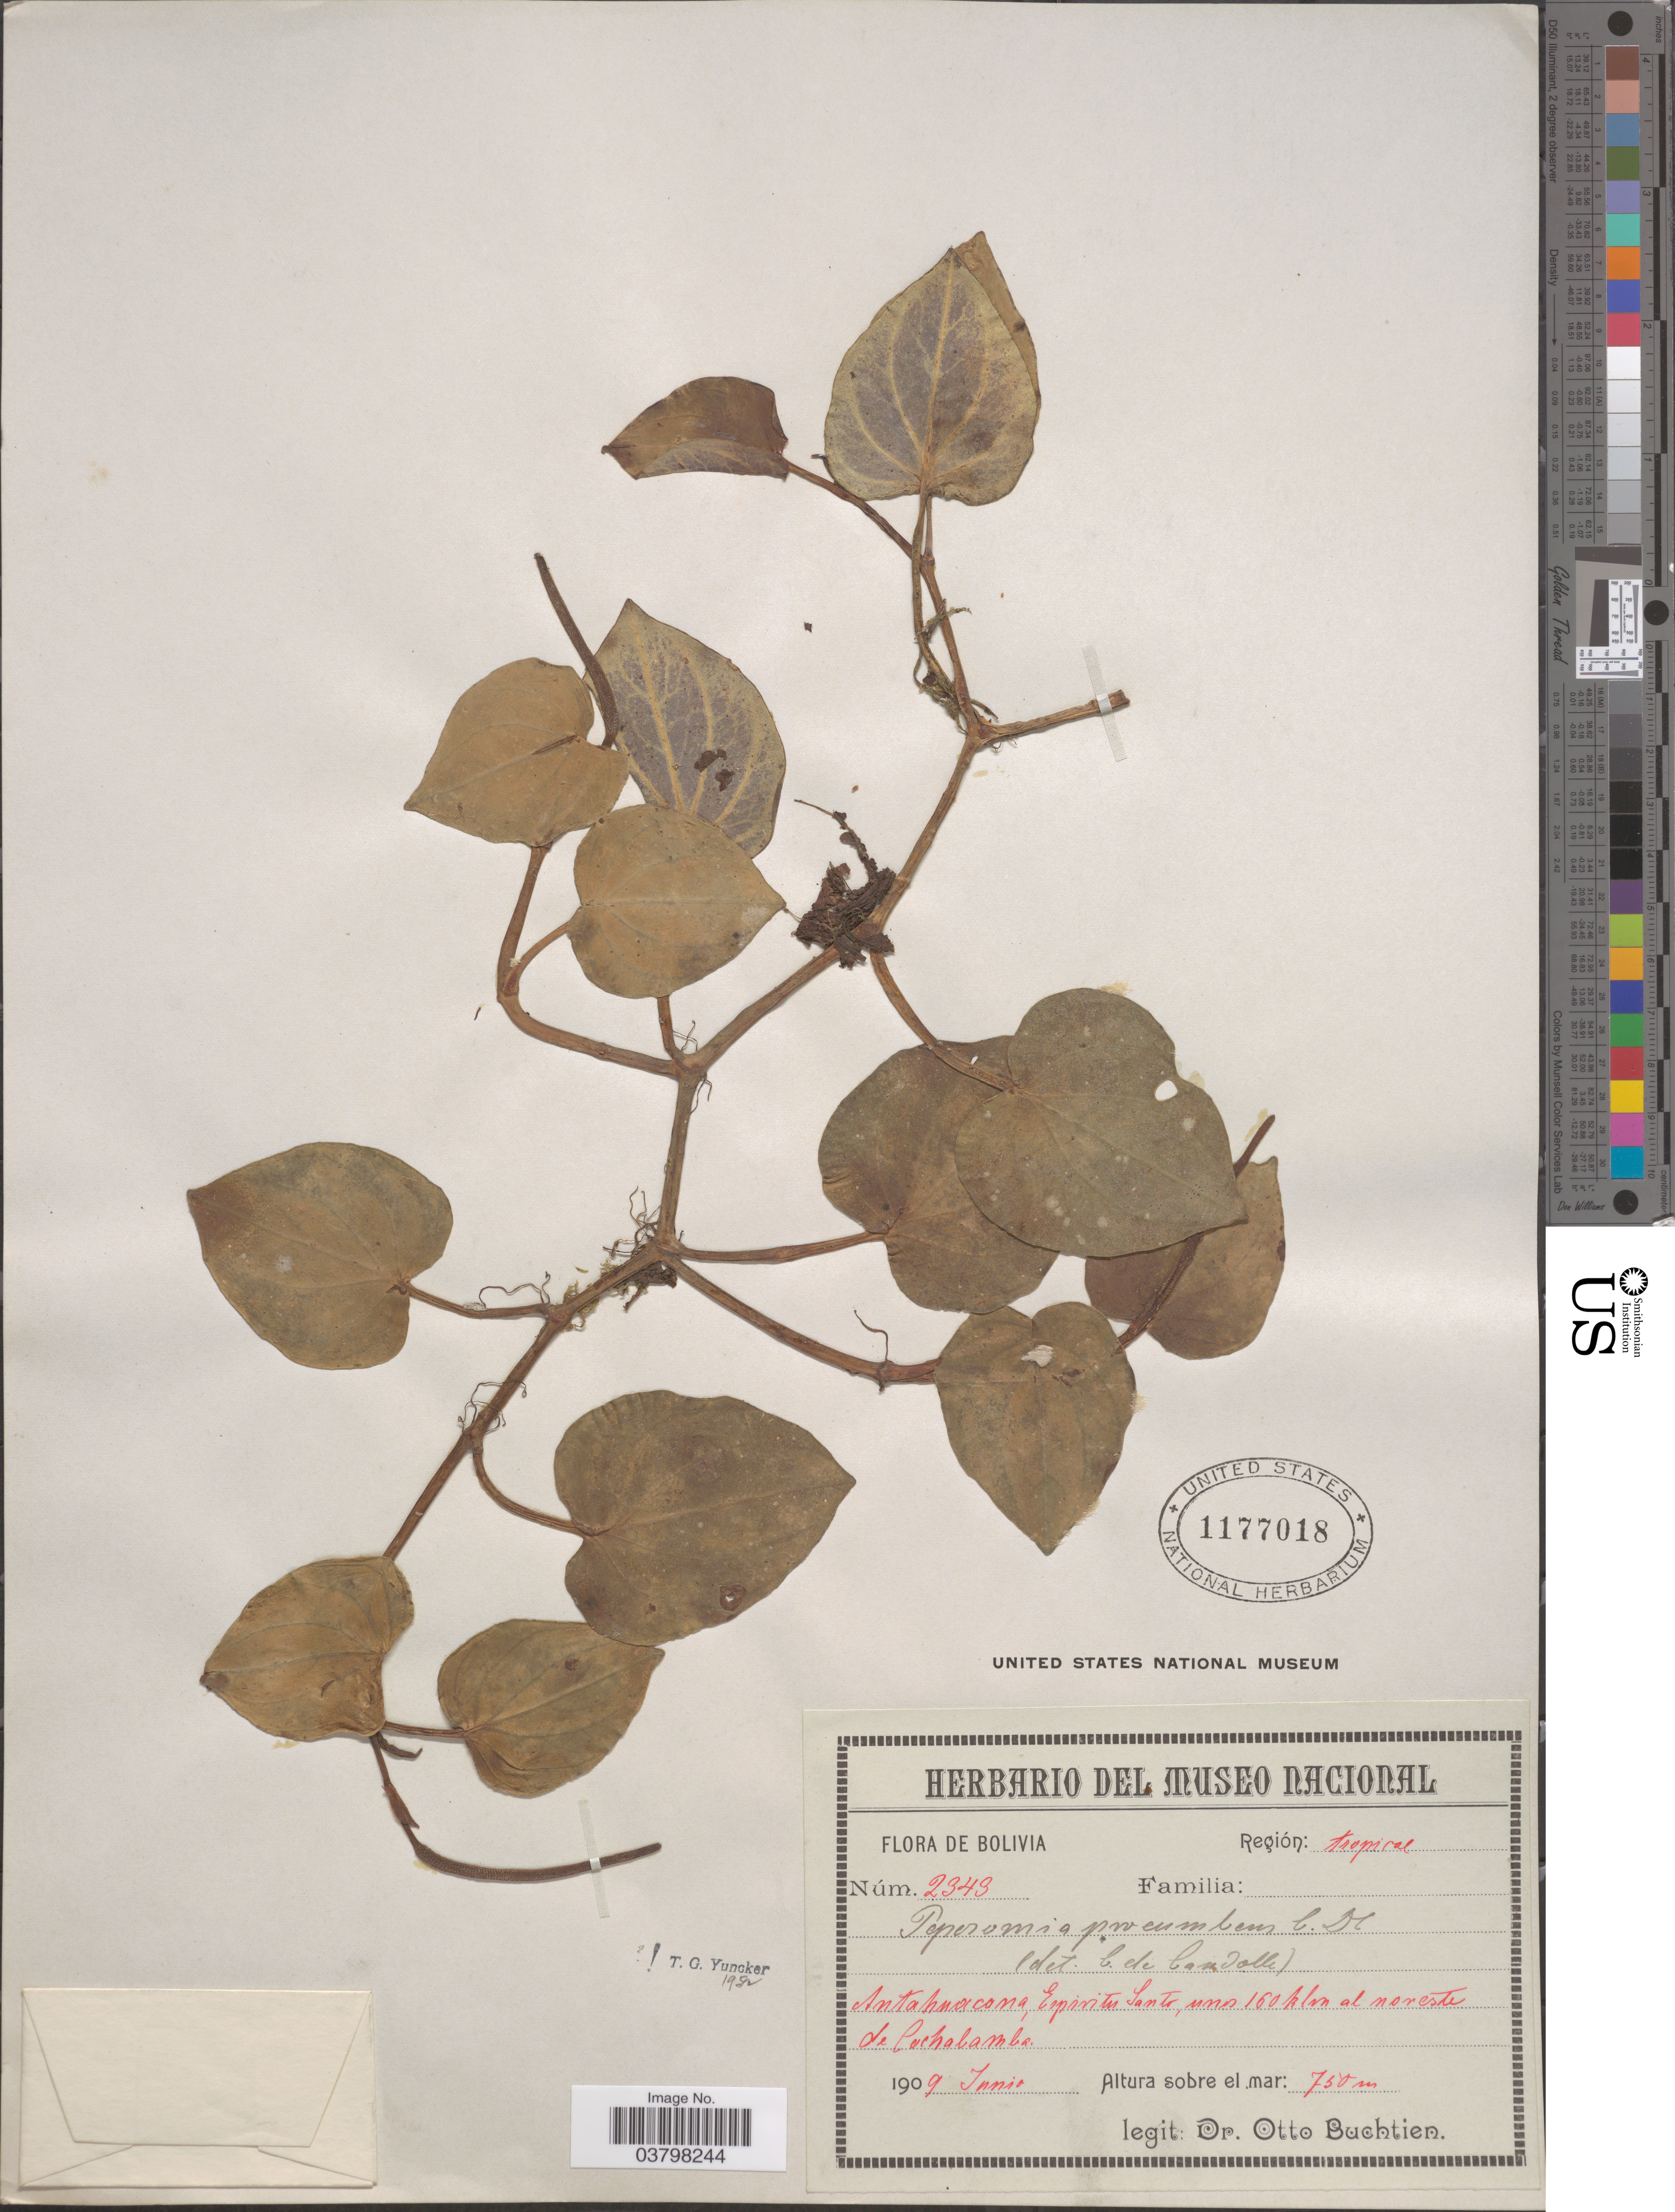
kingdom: Plantae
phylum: Tracheophyta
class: Magnoliopsida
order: Piperales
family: Piperaceae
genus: Peperomia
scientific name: Peperomia procumbens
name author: C. DC.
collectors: O. Buchtien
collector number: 2343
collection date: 1909-06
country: Bolivia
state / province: Cochabamba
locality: Región: tropical. Antahuacana, Espiritu Santo, unos 160 klm al noreste de Cochabamba.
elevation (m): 750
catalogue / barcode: US 1177018